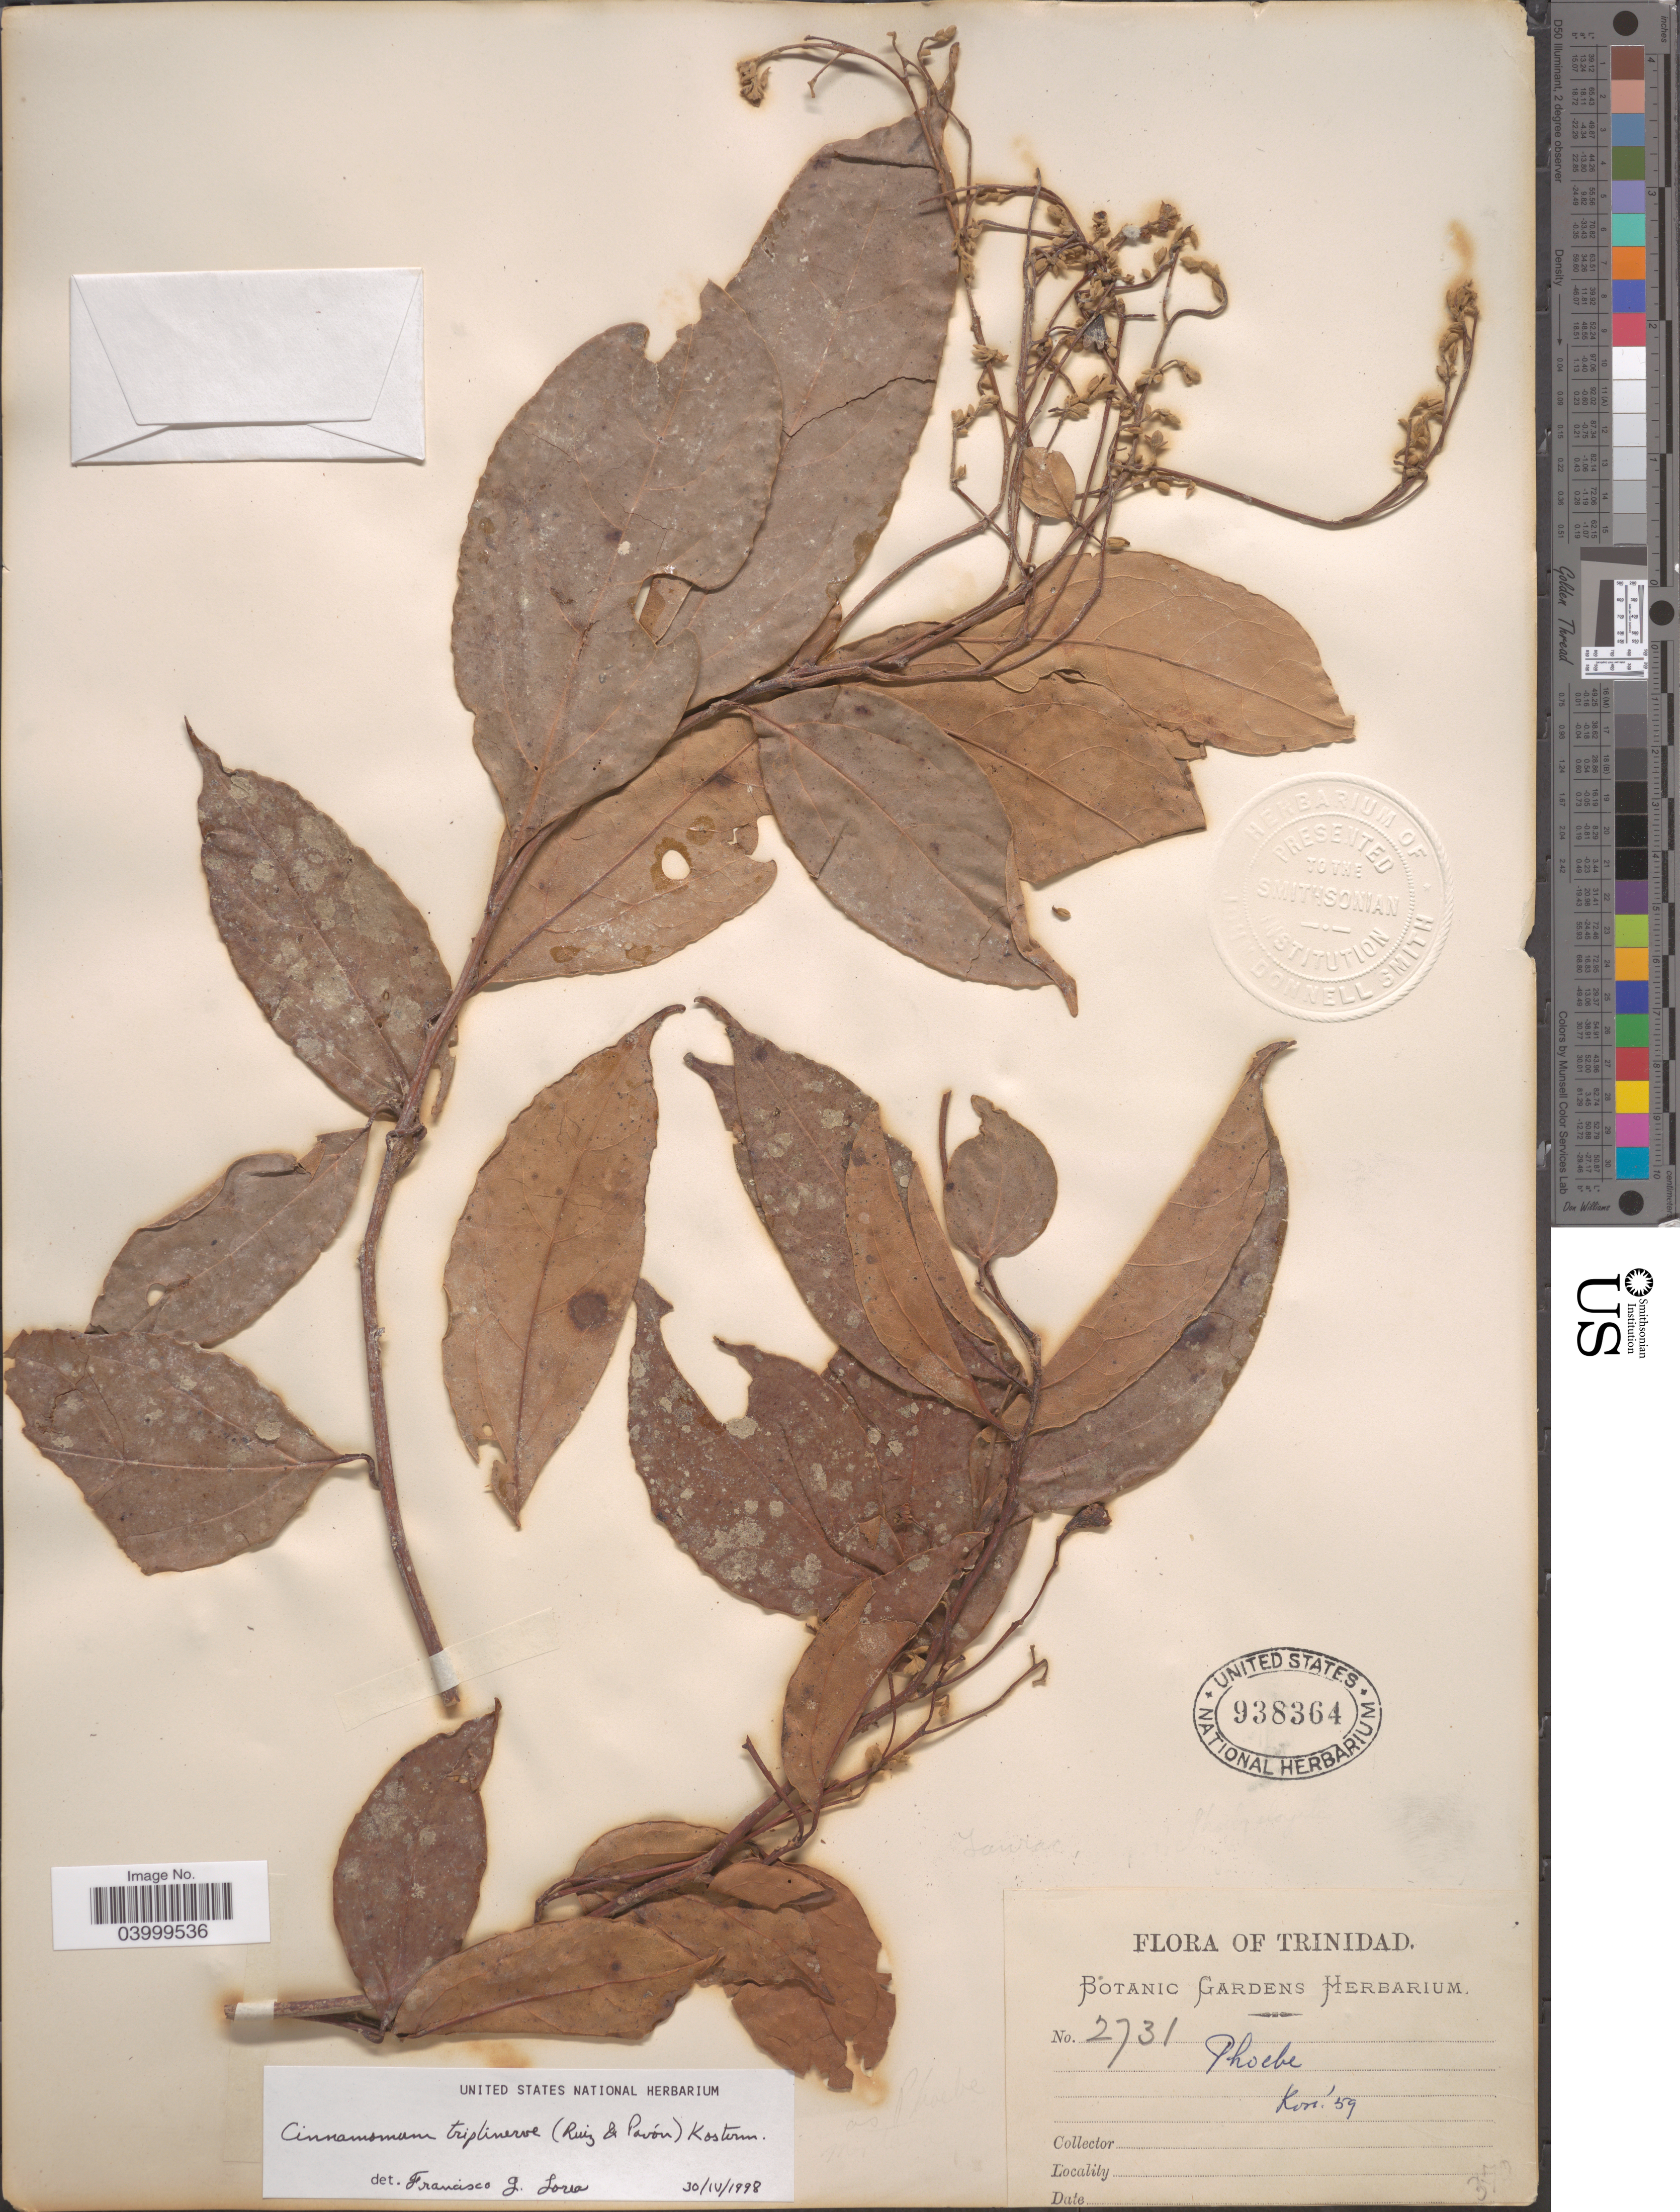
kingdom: Plantae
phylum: Tracheophyta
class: Magnoliopsida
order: Laurales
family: Lauraceae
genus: Cinnamomum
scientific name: Cinnamomum triplinerve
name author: (Ruiz & Pav.) Kosterm.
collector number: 2731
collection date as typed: Transcribed d/m/y: //59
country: Trinidad and Tobago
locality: Trinidad.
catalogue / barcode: US 938364